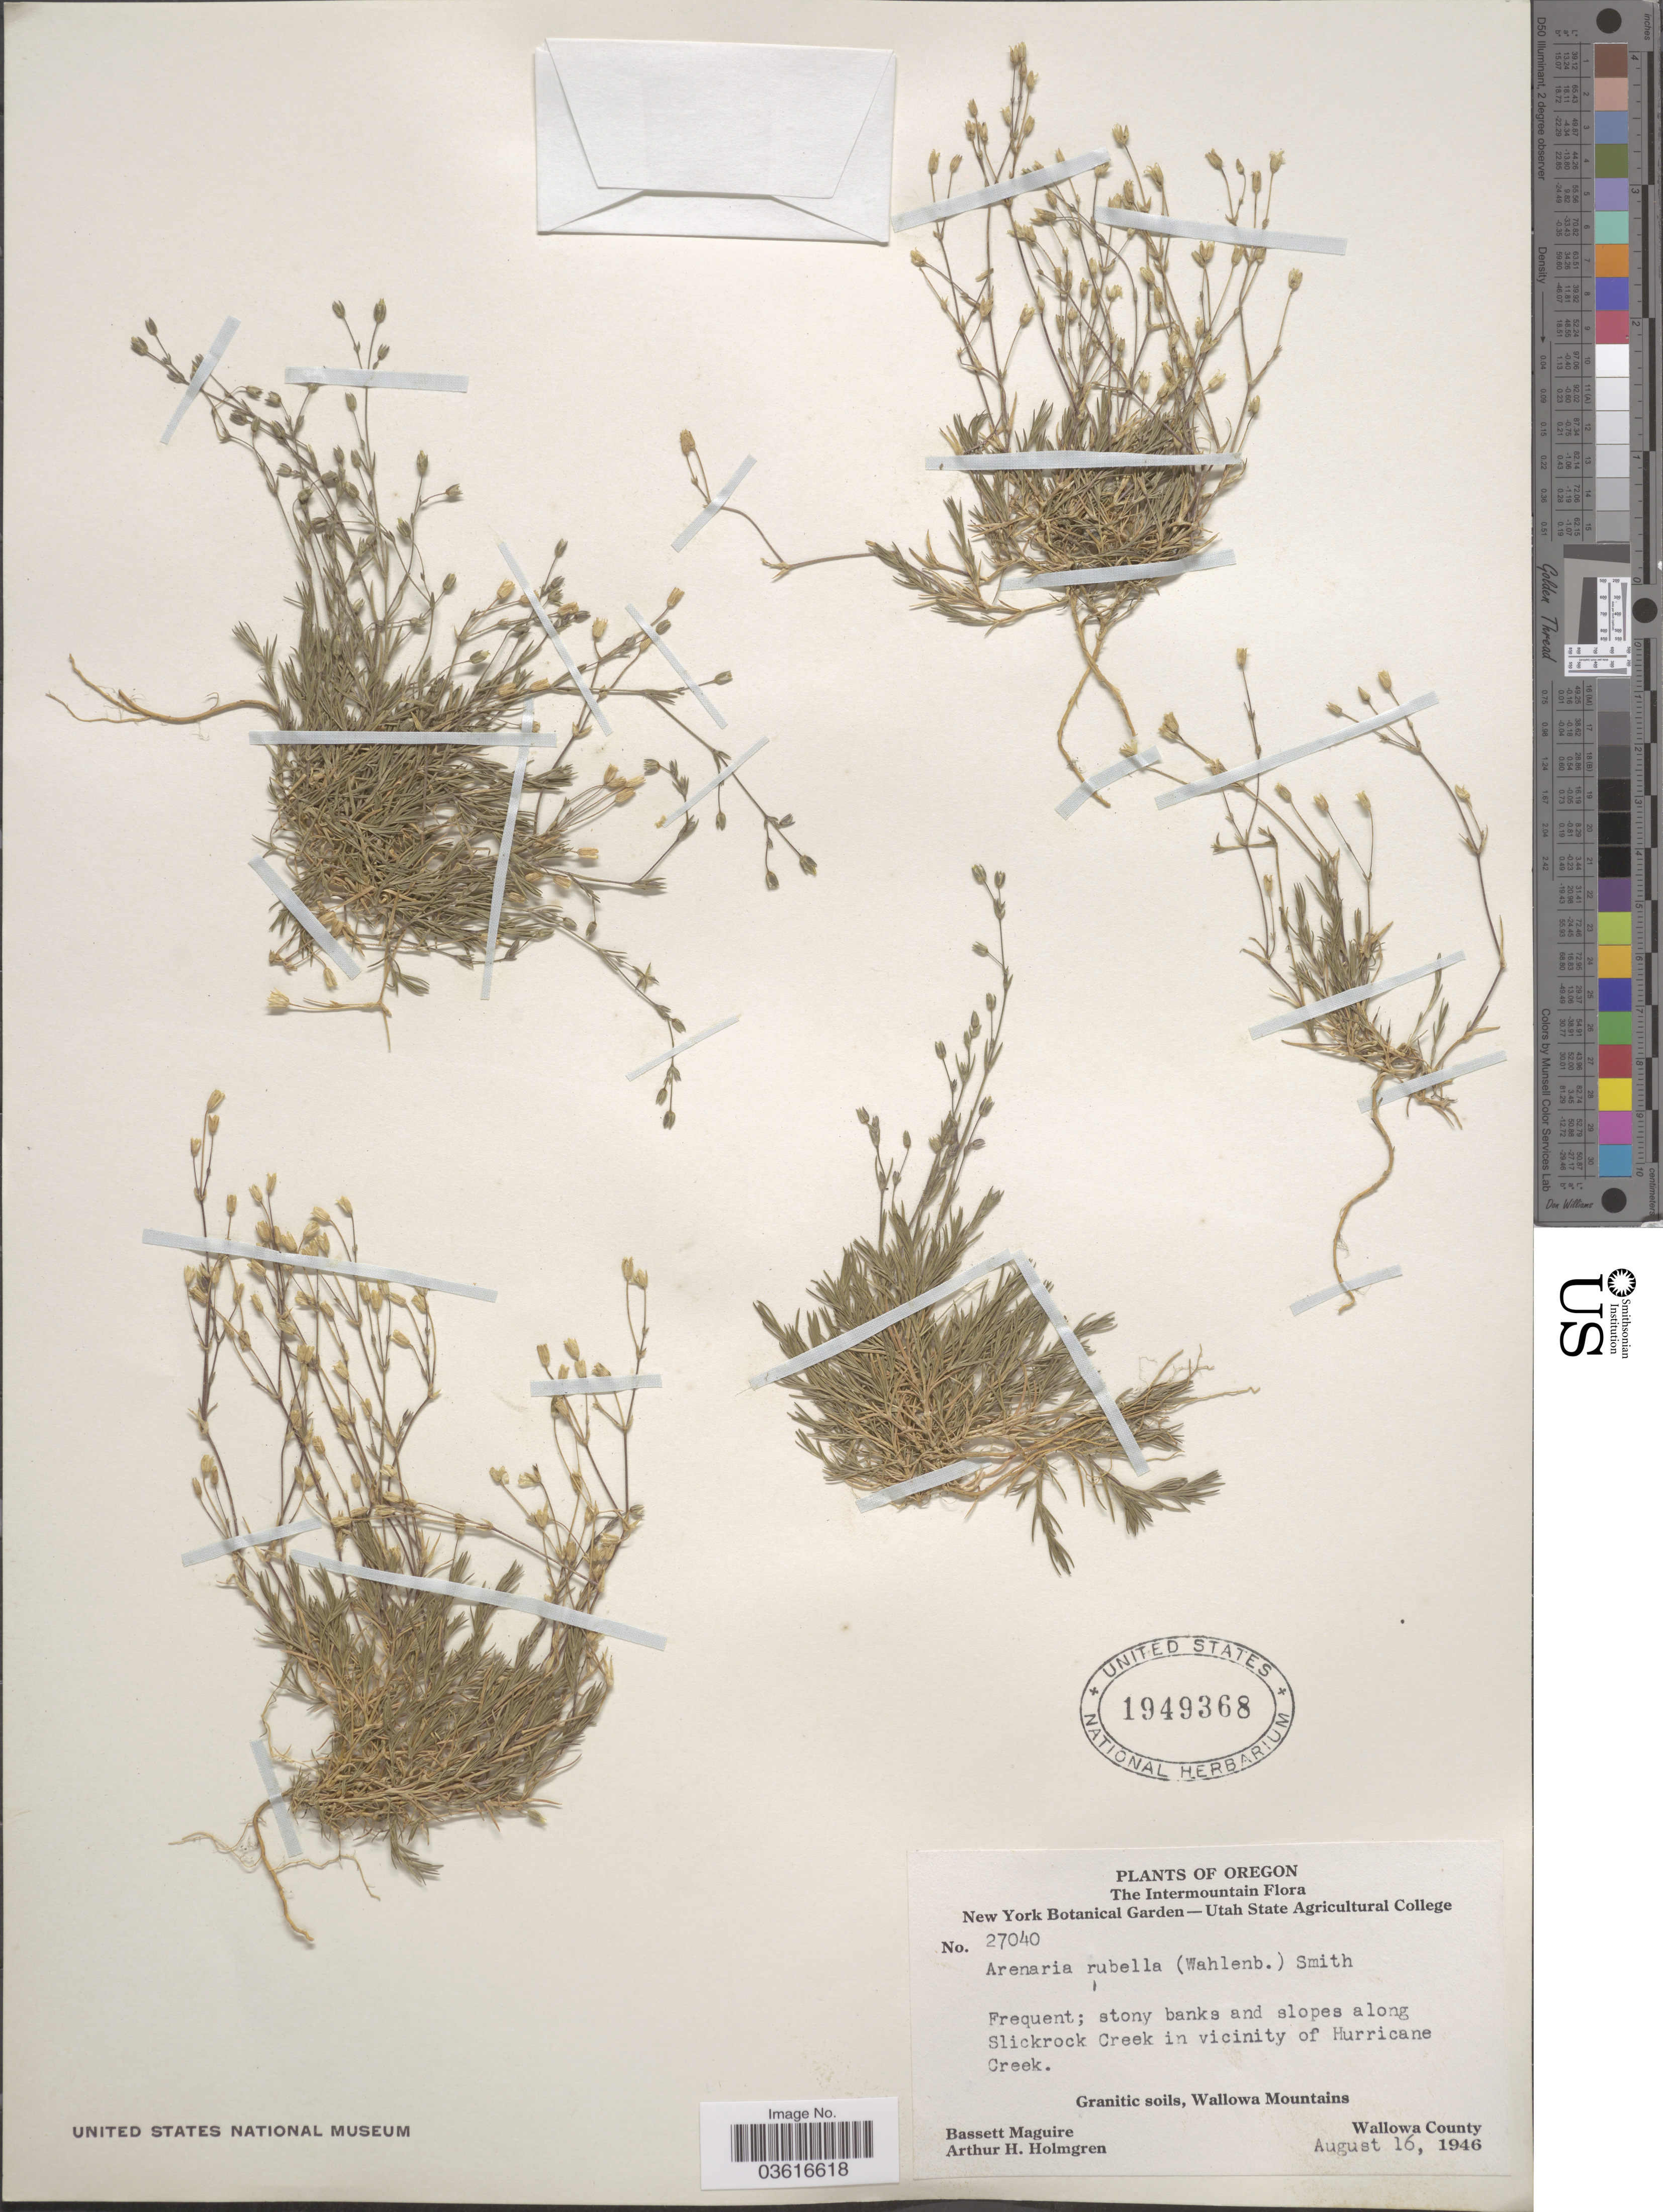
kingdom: Plantae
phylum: Tracheophyta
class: Magnoliopsida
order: Caryophyllales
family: Caryophyllaceae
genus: Minuartia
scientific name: Minuartia rubella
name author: (Wahlenb.) Hiern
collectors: B. Maguire & A. H. Holmgren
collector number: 27040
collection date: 1946-08-16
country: United States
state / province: Oregon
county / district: Wallowa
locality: The Intermountain. Stony banks and slopes along Slickrock Creek in vicinity of Hurricane Creek. Granitic soils, Wallowa Mountains. Wallowa County.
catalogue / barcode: US 1949368